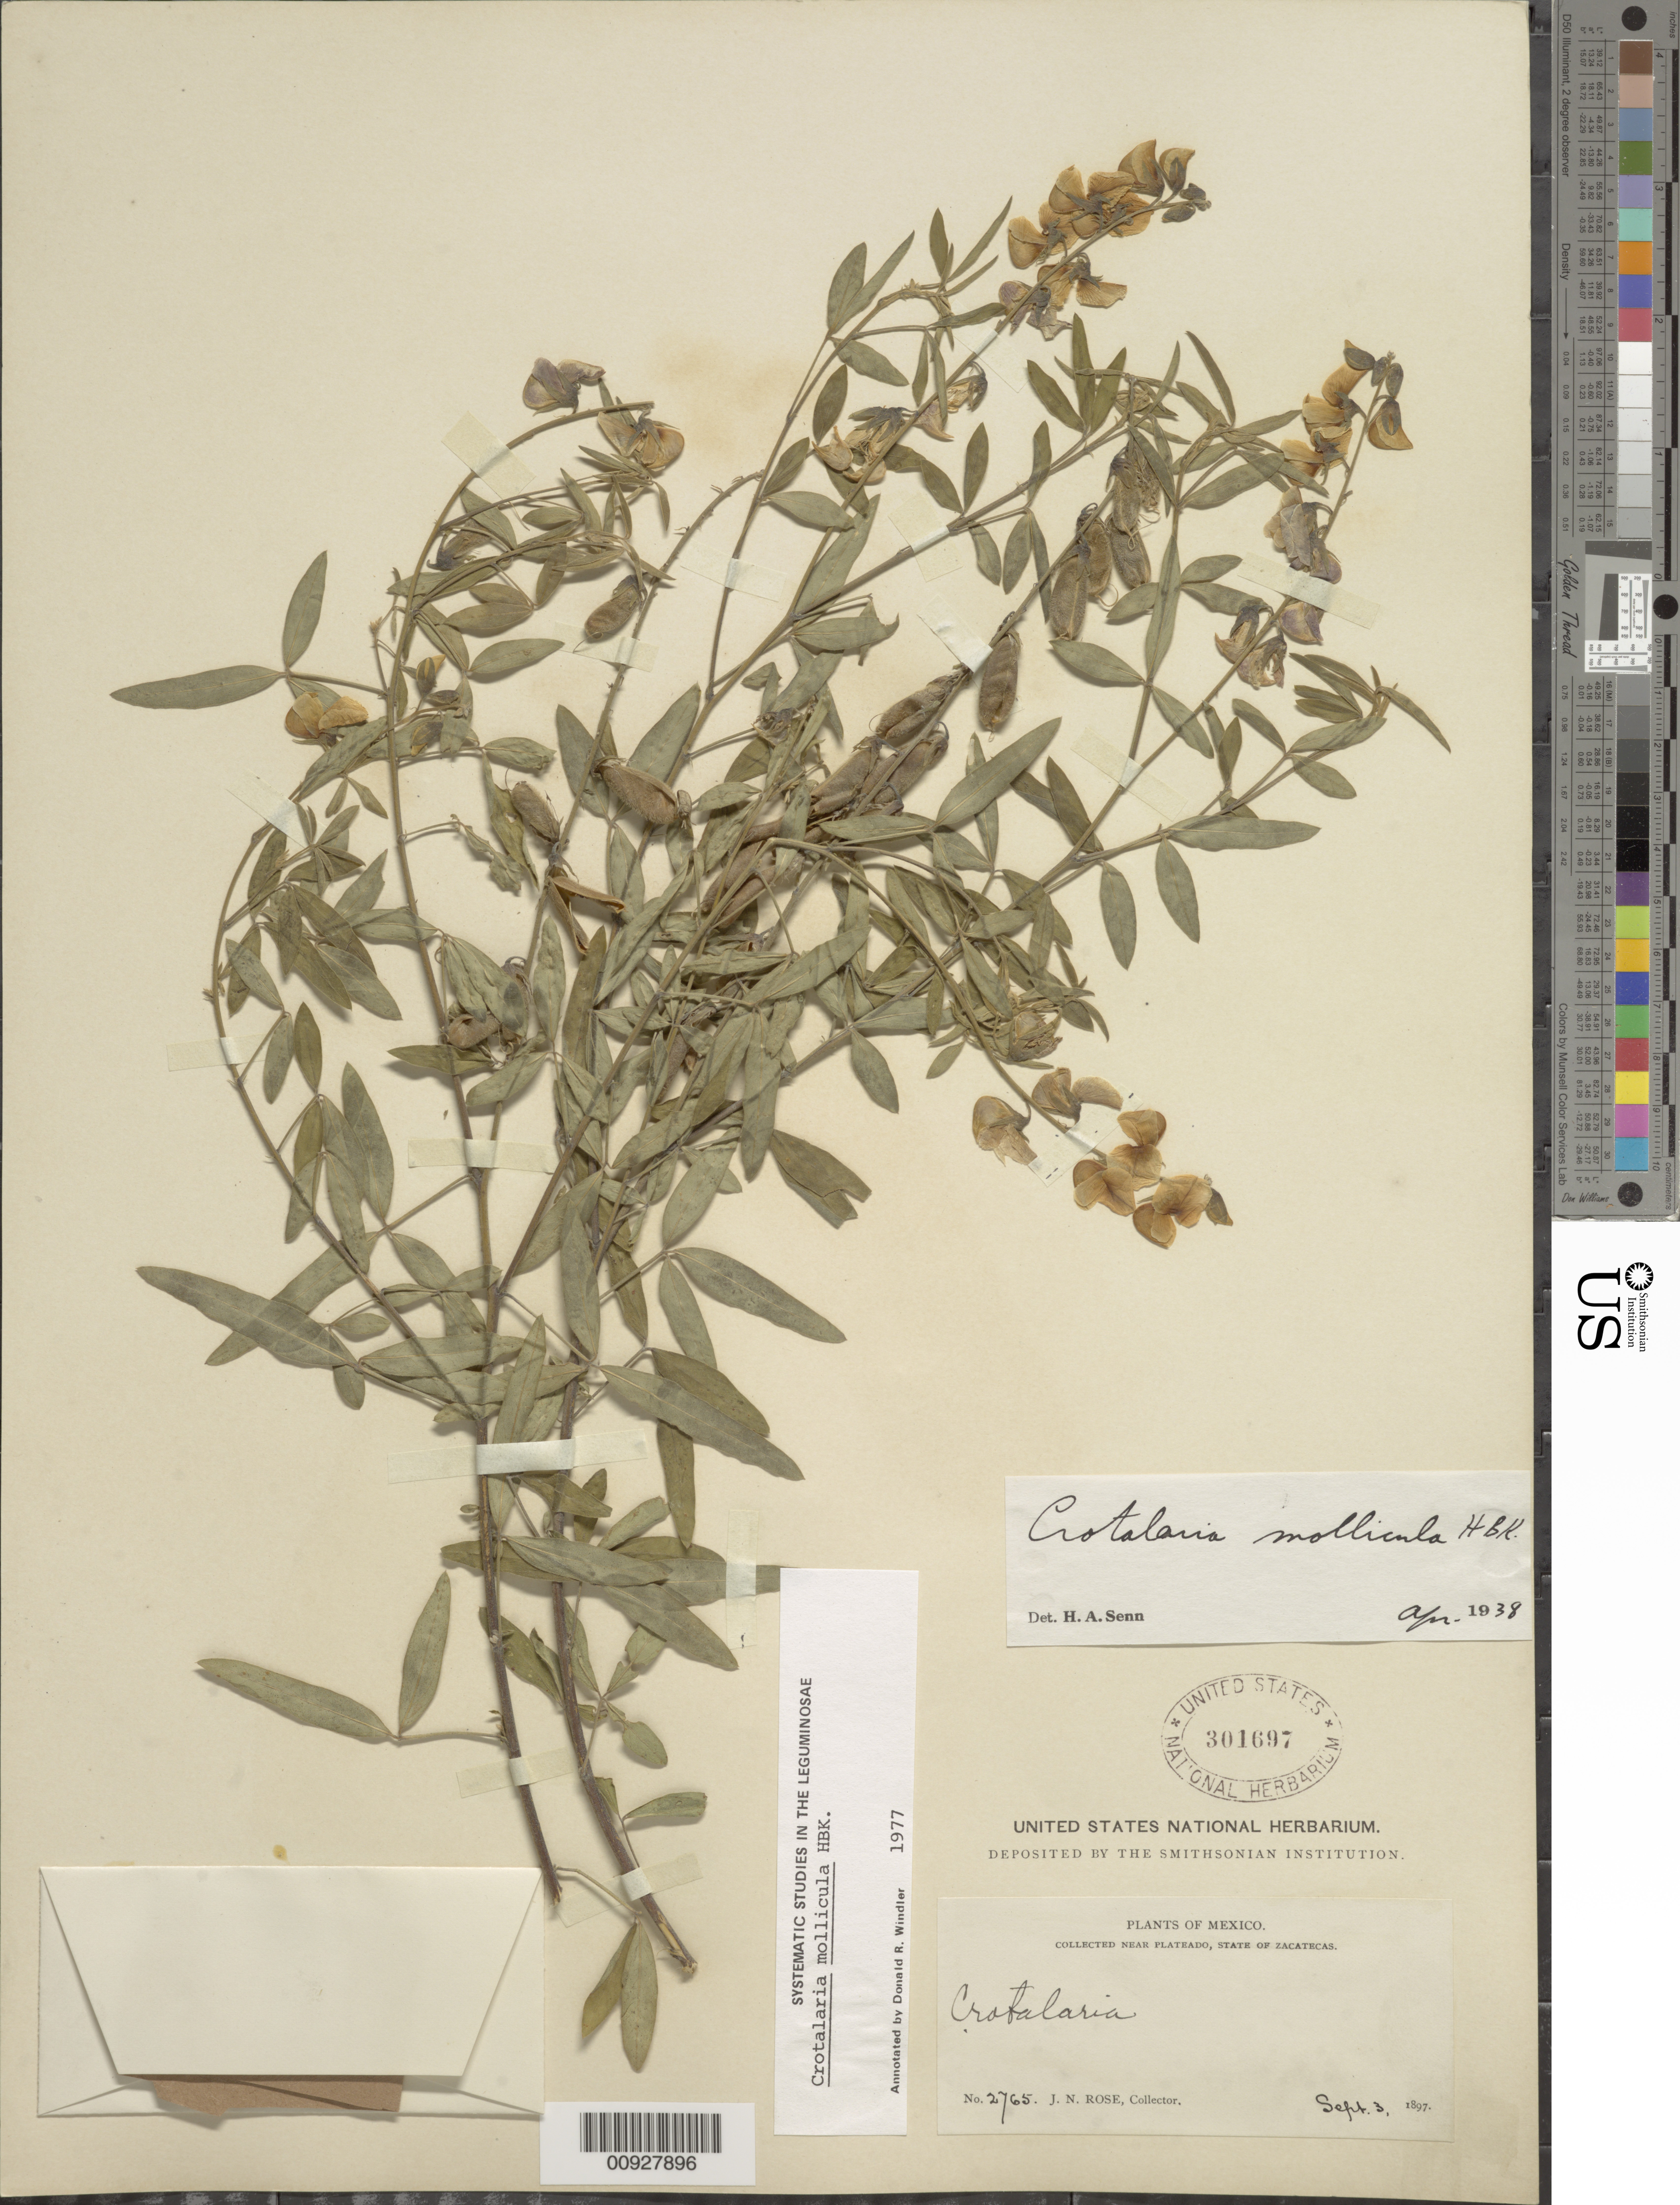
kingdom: Plantae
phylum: Tracheophyta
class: Magnoliopsida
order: Fabales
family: Fabaceae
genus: Crotalaria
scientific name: Crotalaria mollicula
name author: Kunth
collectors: J. N. Rose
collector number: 2765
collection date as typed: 03 Sep 1897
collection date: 1897-09-03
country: Mexico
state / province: Zacatecas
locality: Near plateado, State of Zacatecas.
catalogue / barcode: US 301697